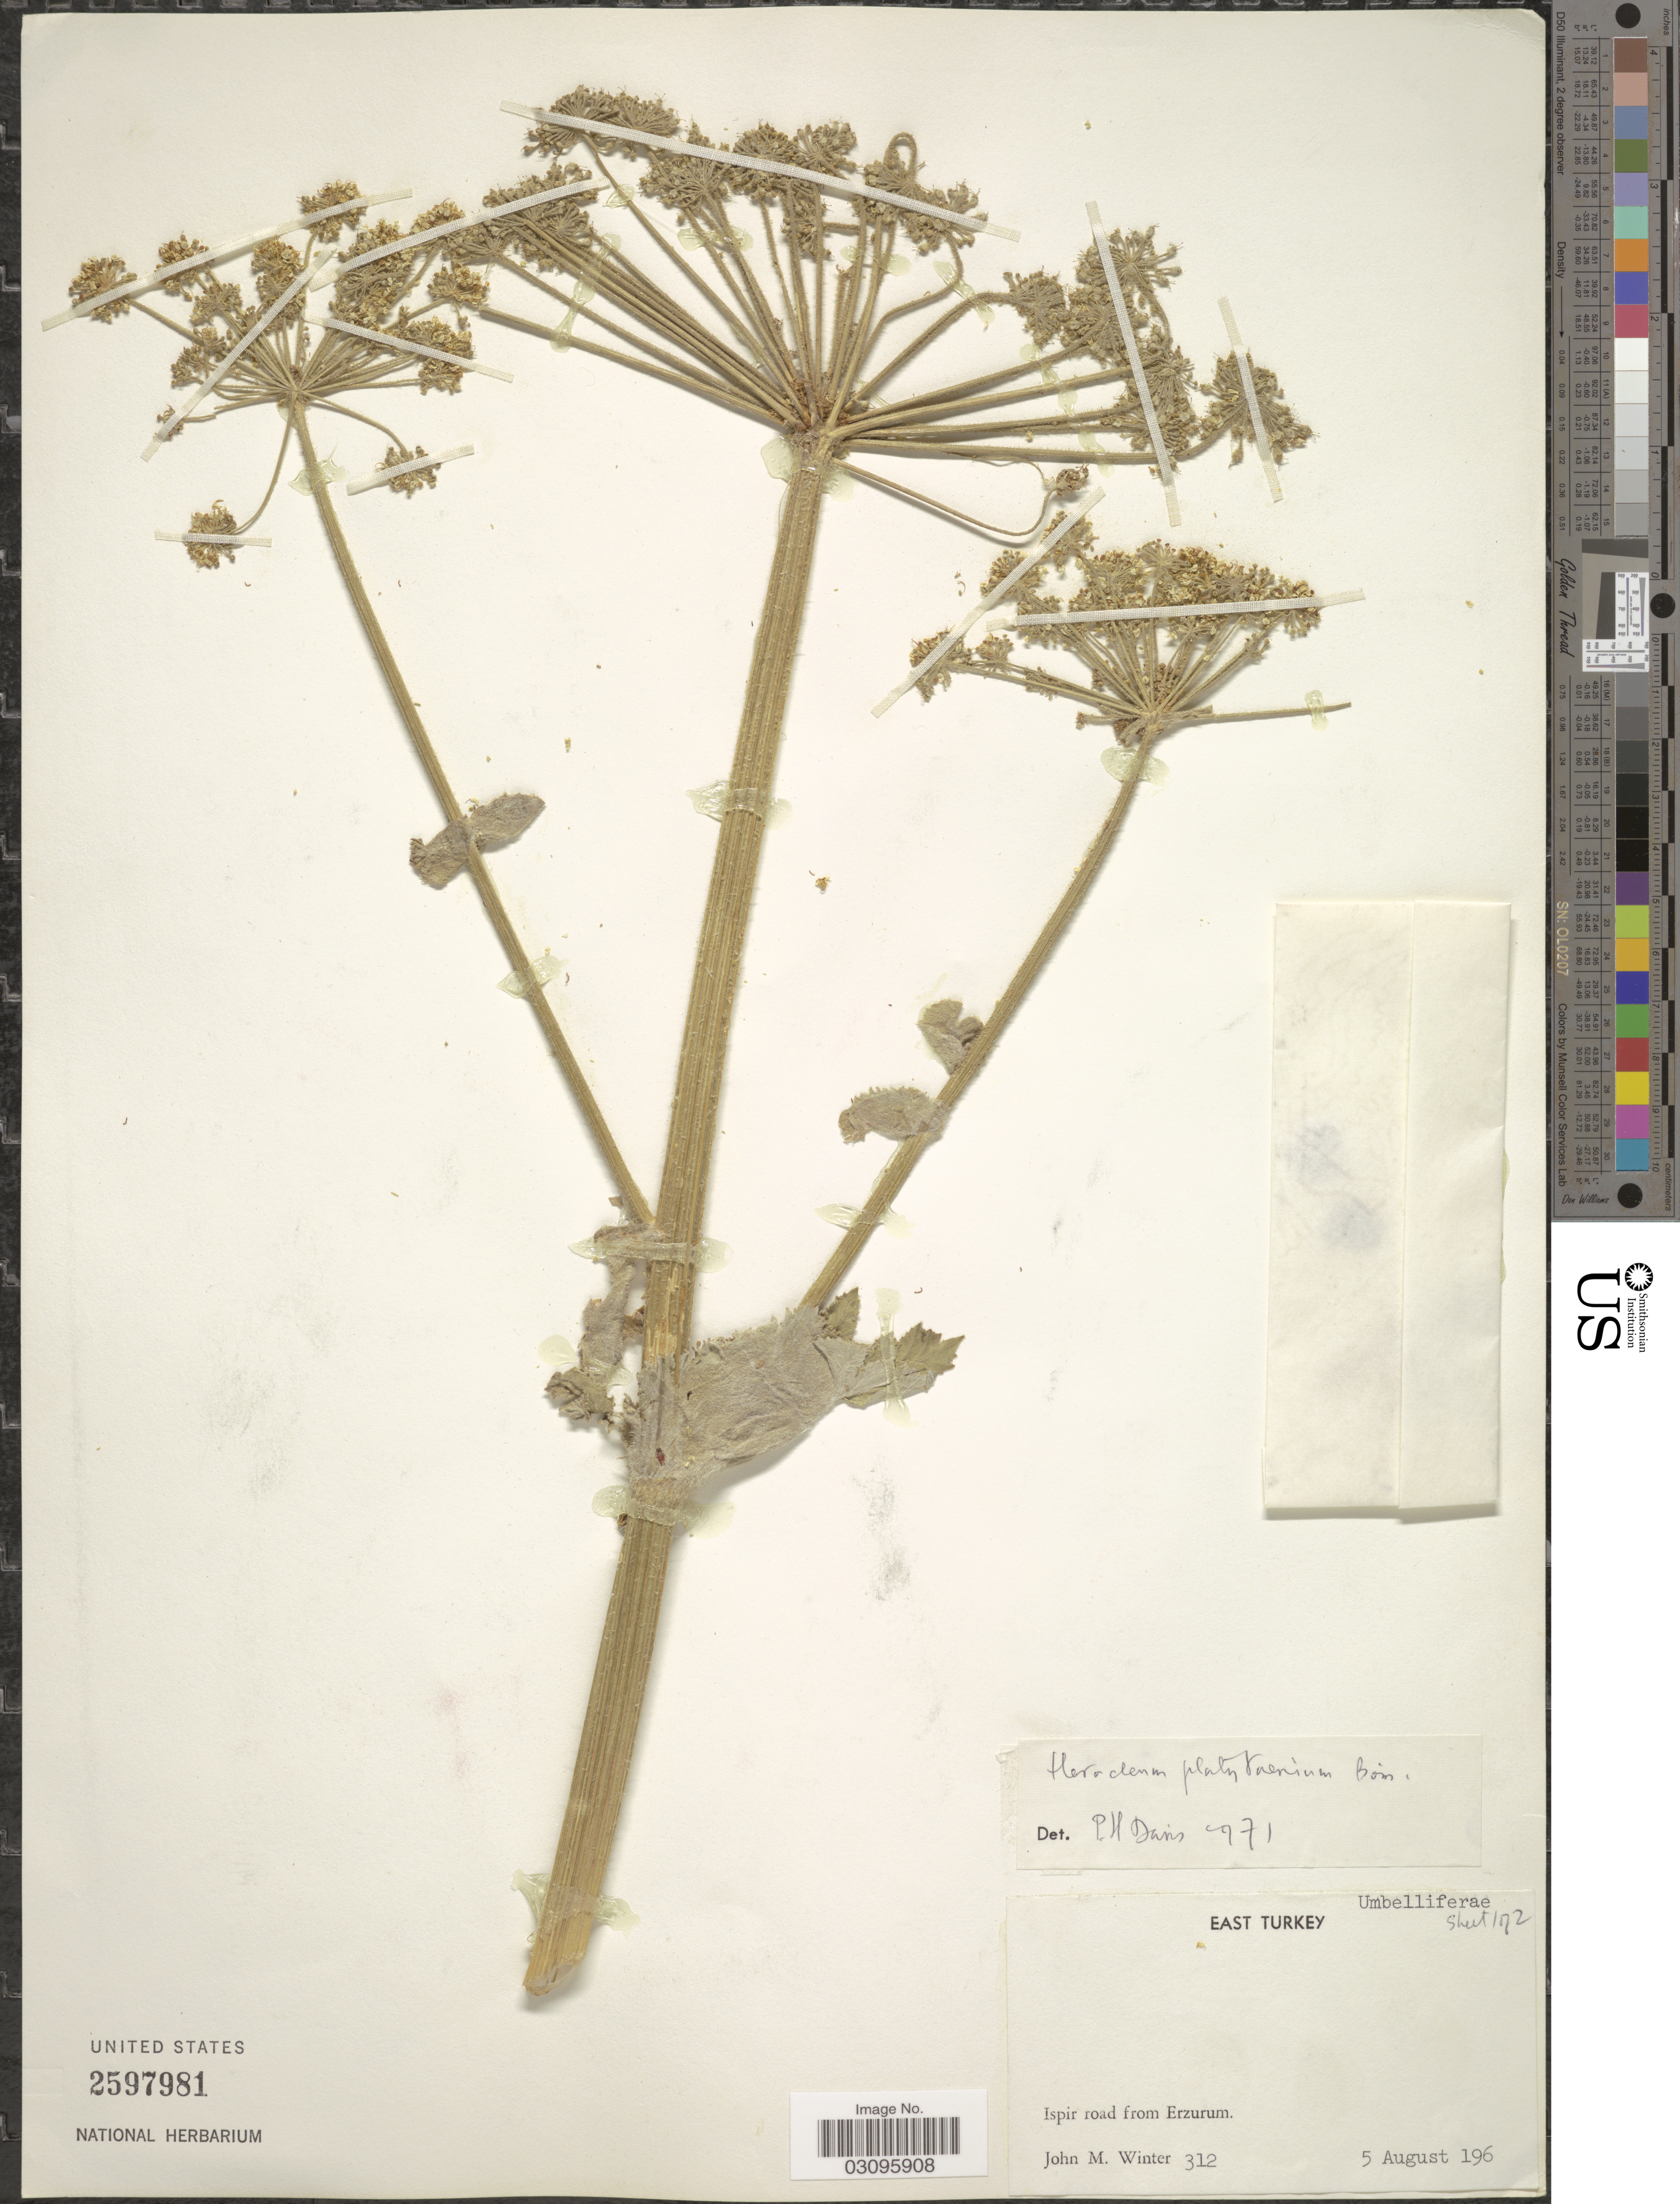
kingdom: Plantae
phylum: Tracheophyta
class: Magnoliopsida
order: Apiales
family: Apiaceae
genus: Heracleum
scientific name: Heracleum platytaenium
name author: Boiss.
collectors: J. M. Winter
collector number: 312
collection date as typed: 5 August 196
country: Turkey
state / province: Erzurum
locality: East Turkey. Ispir road from Erzurum.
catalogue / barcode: US 2597981